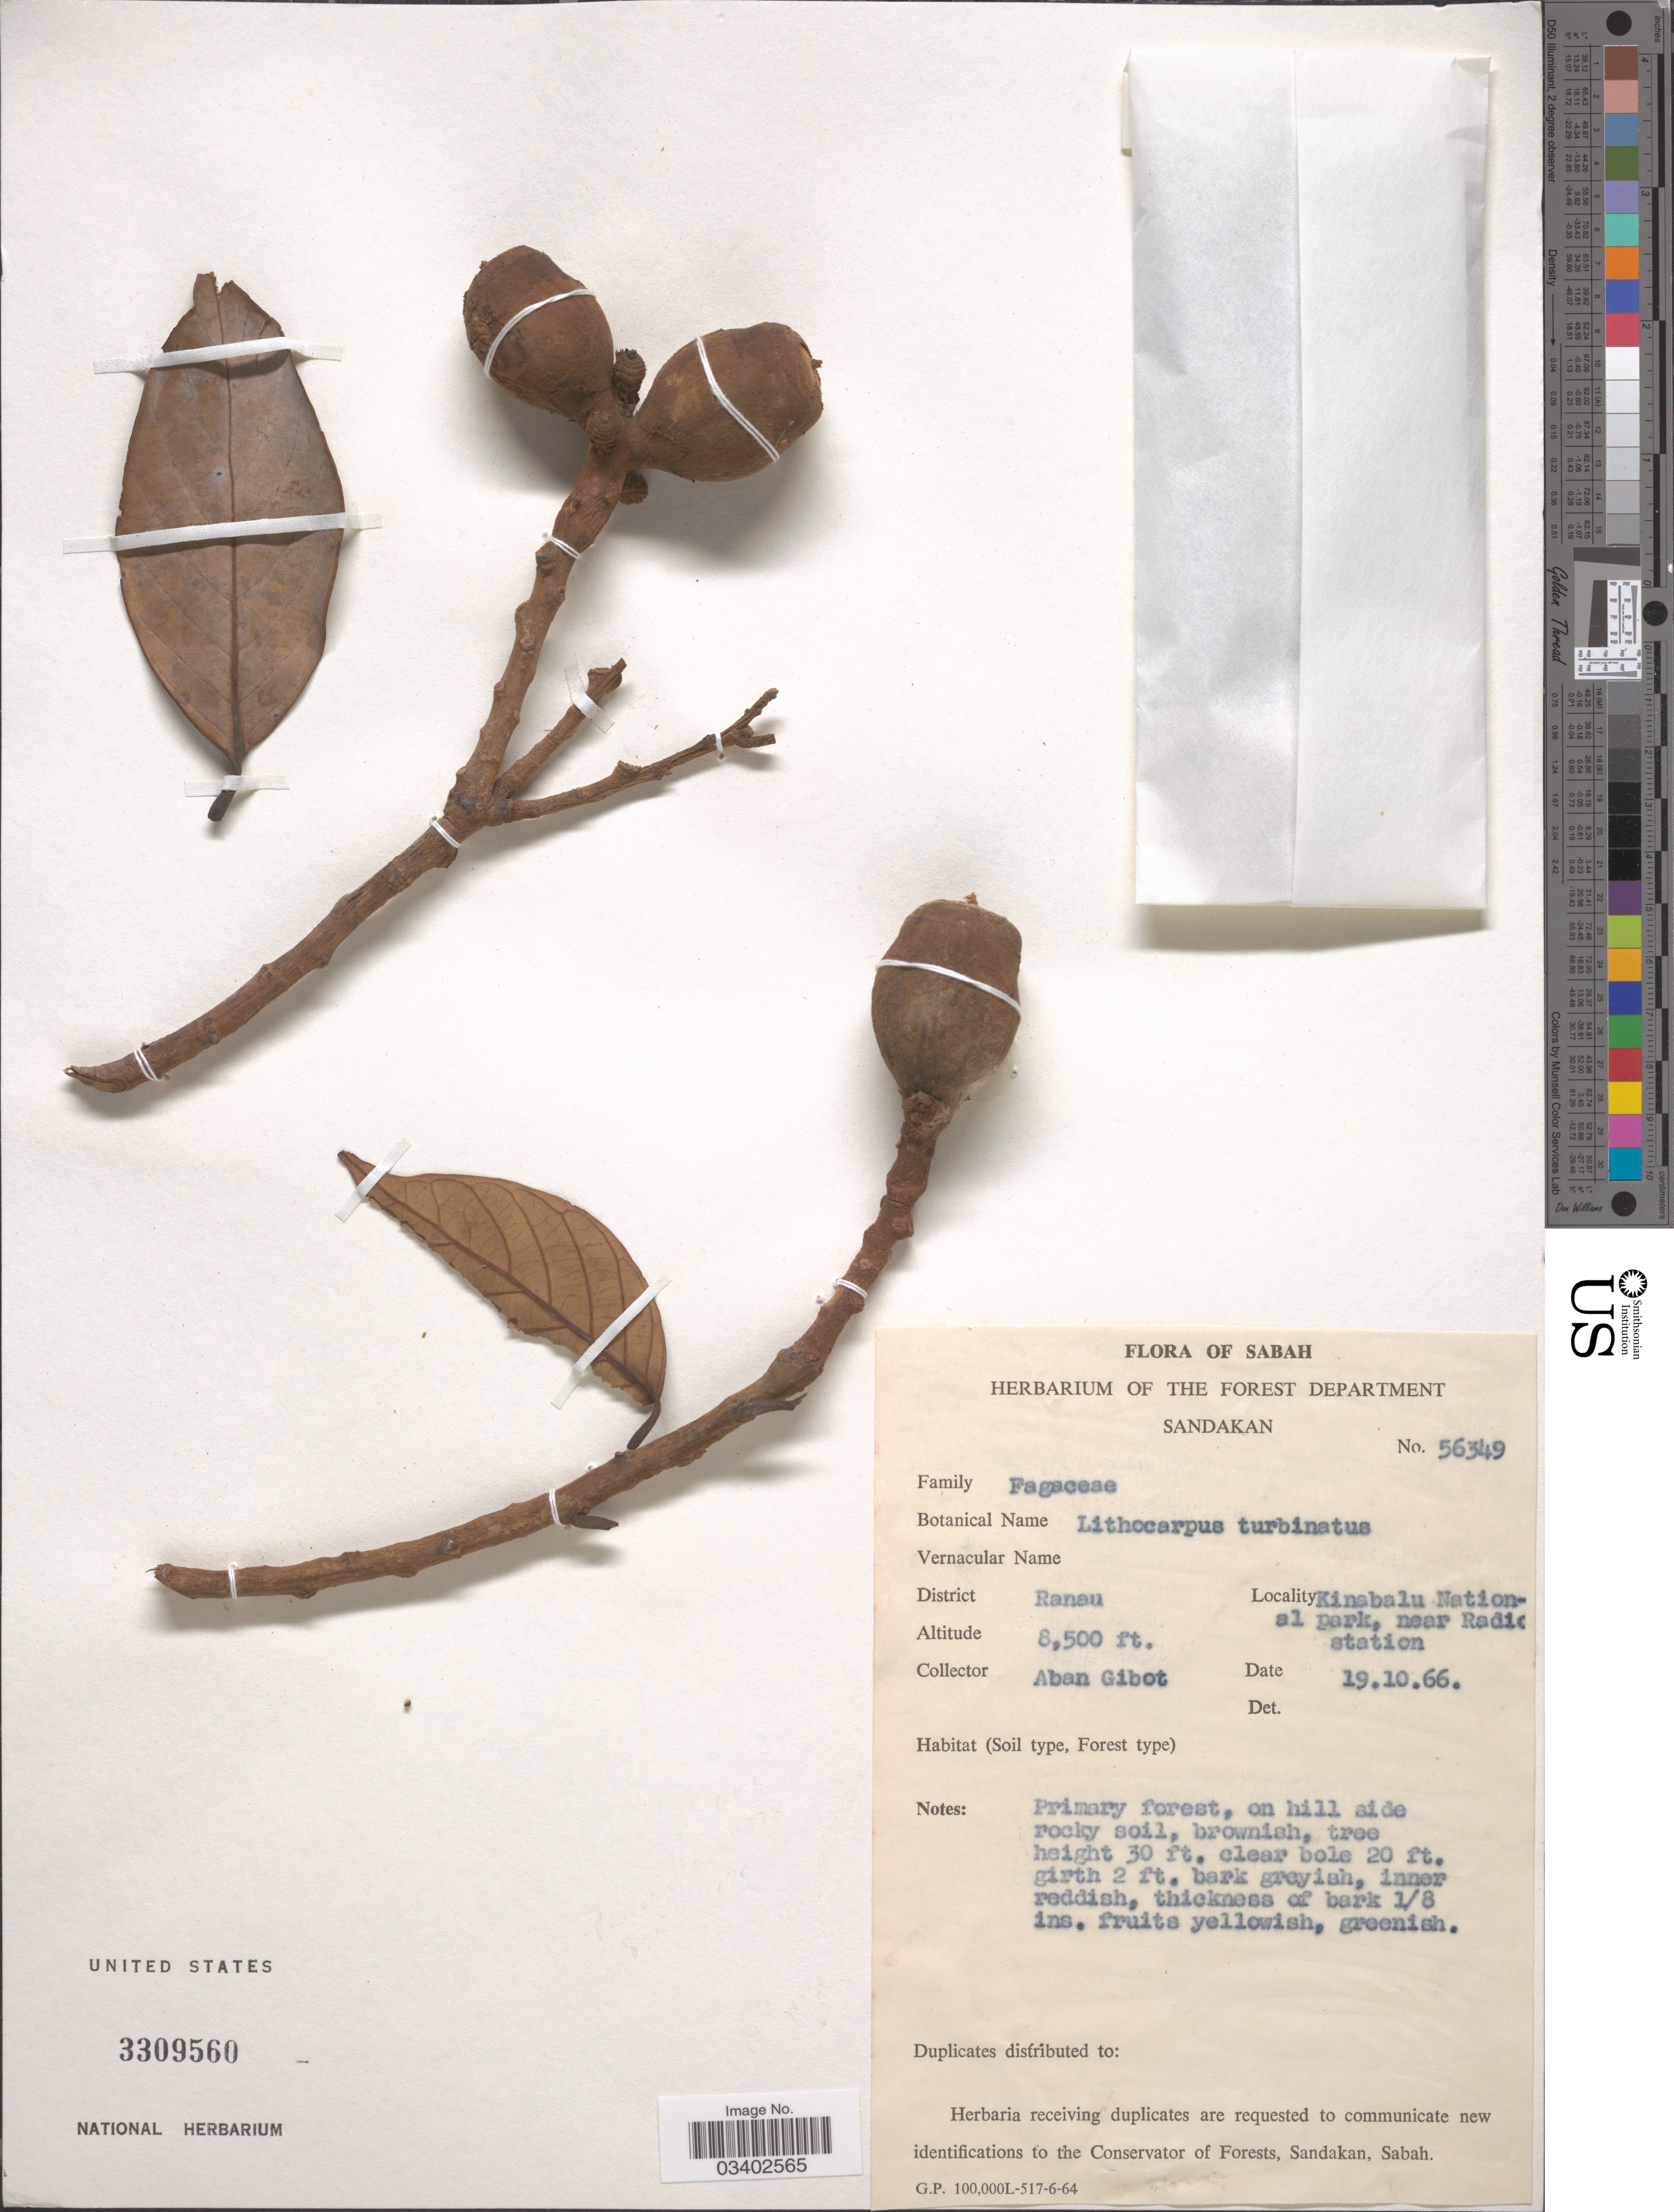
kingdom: Plantae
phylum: Tracheophyta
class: Magnoliopsida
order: Fagales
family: Fagaceae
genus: Lithocarpus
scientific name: Lithocarpus turbinatus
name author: (Stapf) Forman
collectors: A. Gibot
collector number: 56349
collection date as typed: Transcribed d/m/y: 19/10/66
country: Malaysia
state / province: Sabah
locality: District Ranau. Kinabalu National park, near Radio [interpreted] station.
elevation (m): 2591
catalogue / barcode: US 3309560